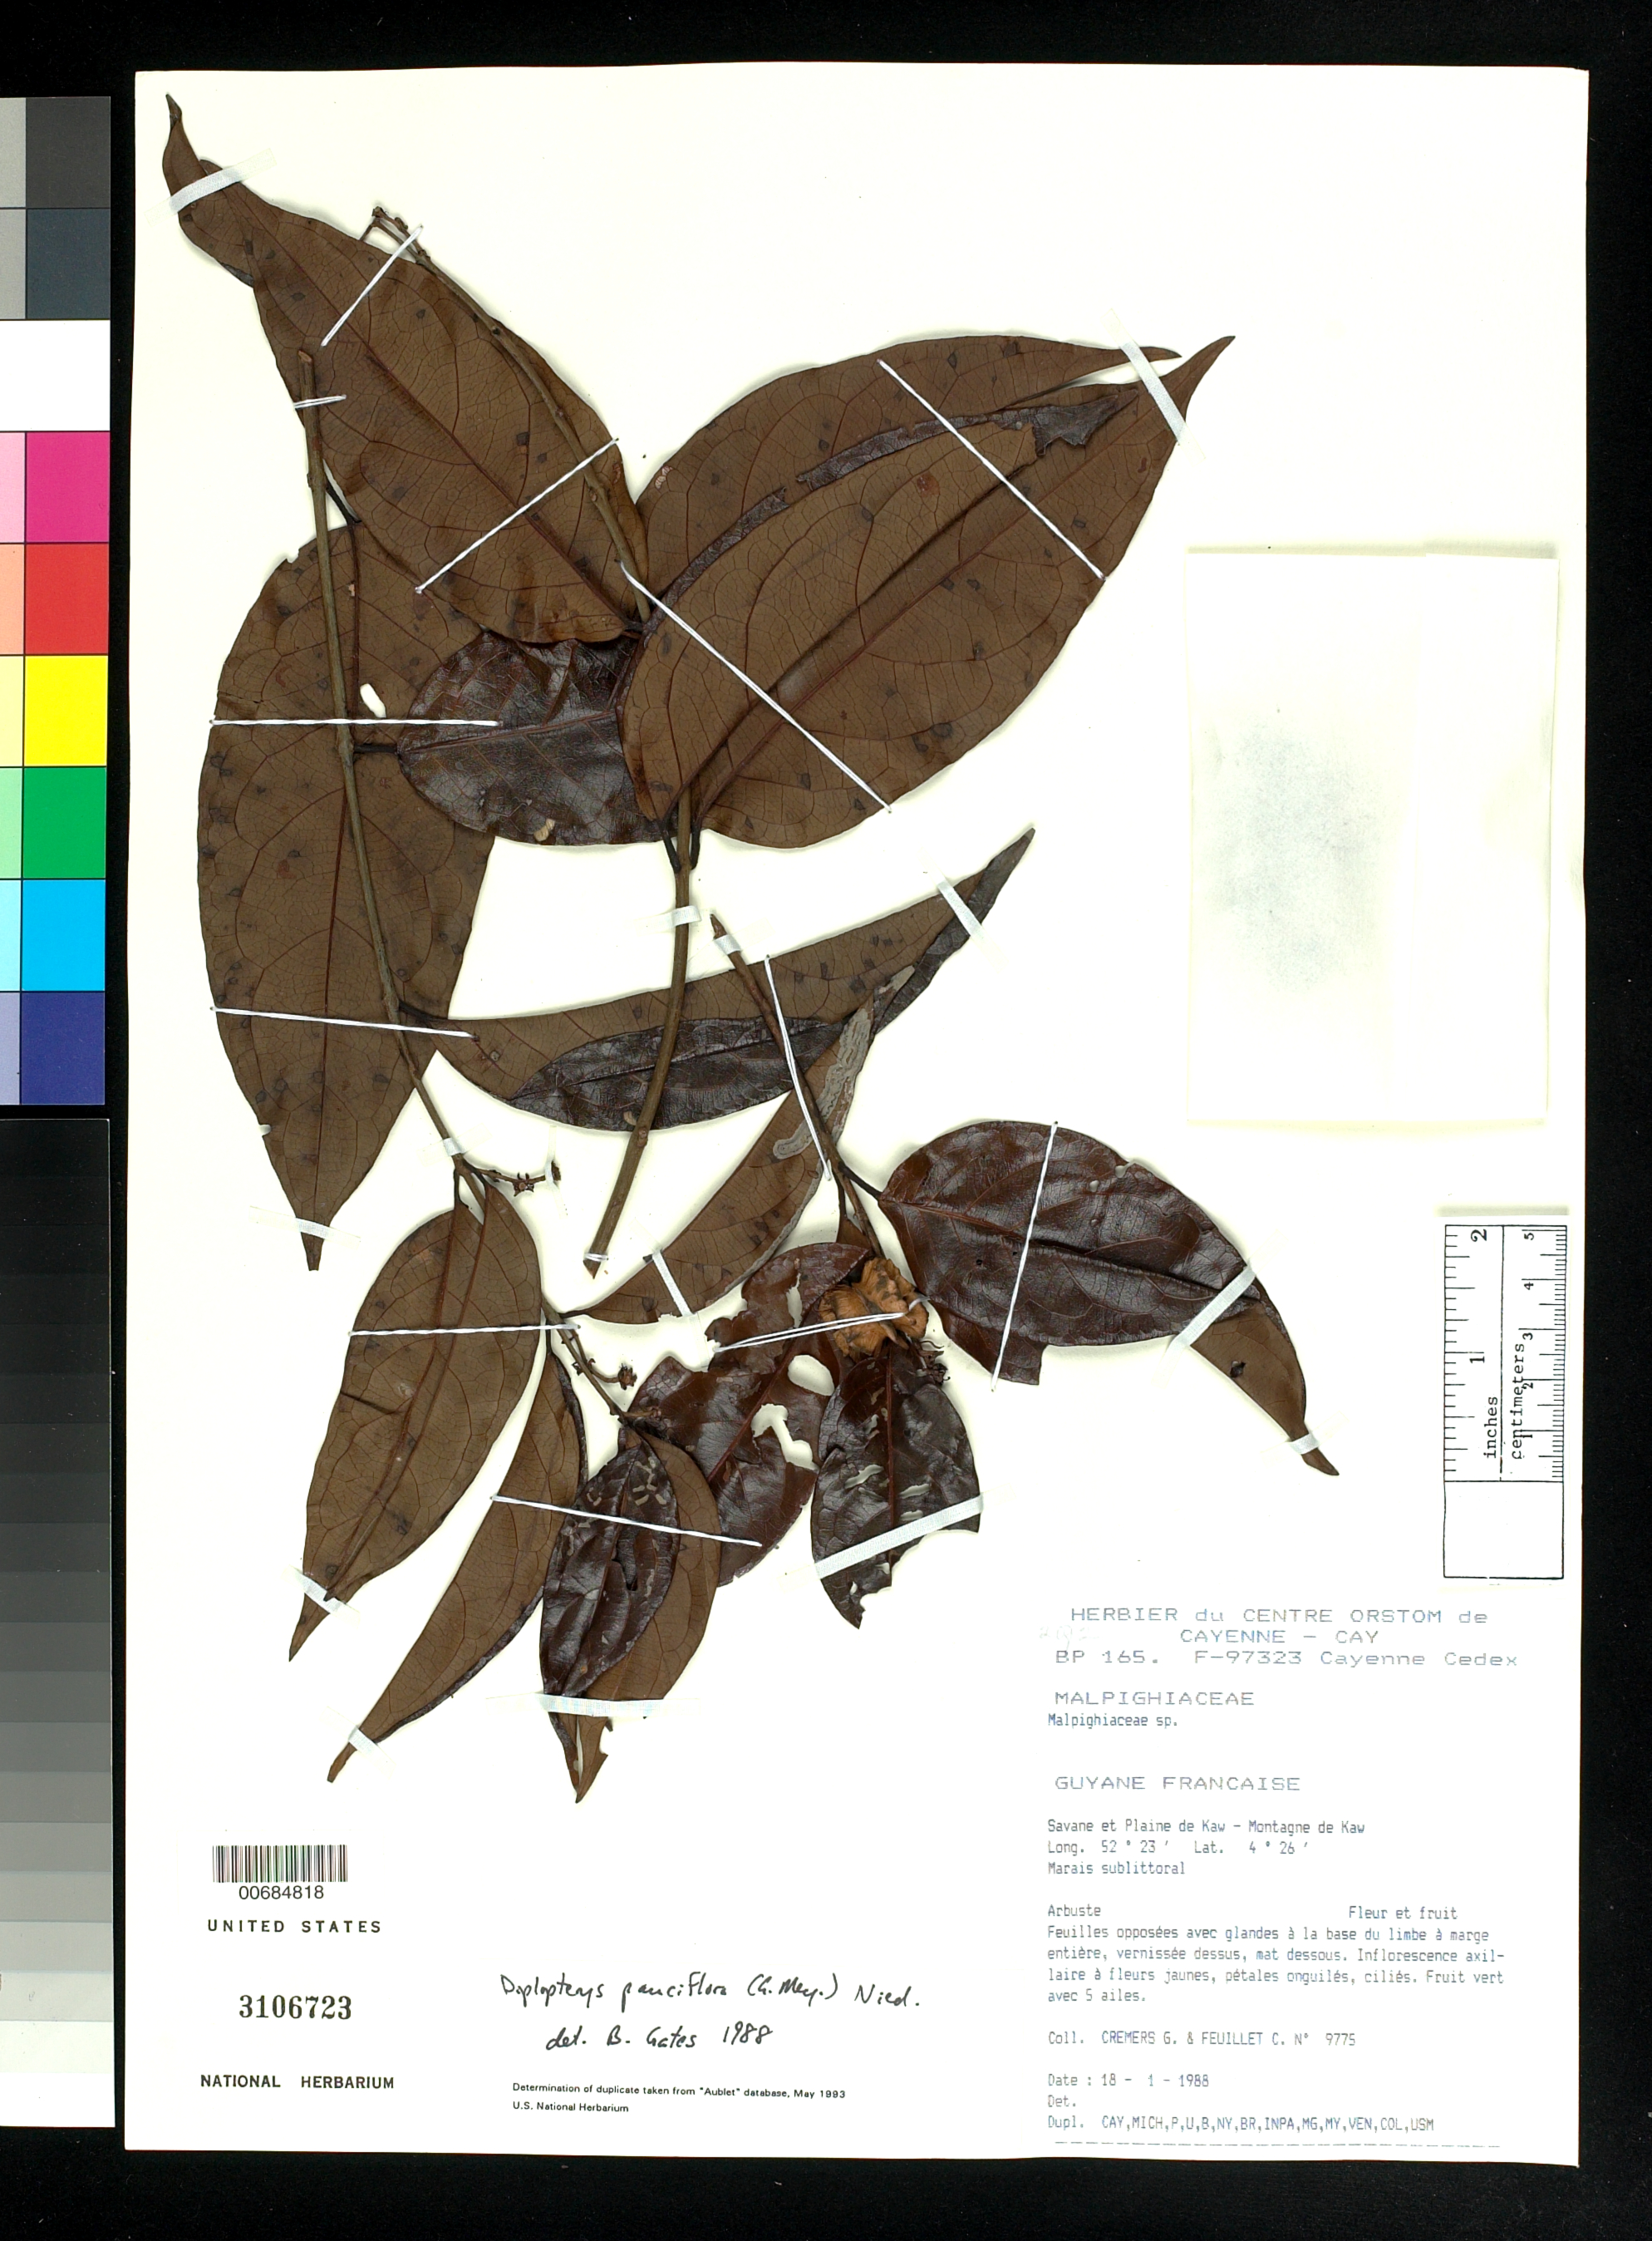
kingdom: Plantae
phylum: Tracheophyta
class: Magnoliopsida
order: Malpighiales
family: Malpighiaceae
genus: Diplopterys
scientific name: Diplopterys pauciflora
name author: (G. Mey.) Nied.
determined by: Gates, B.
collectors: G. Cremers & C. Feuillet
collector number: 9775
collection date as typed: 18-Jan-88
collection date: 1988-01-18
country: French Guiana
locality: Montagne de Kaw, Savane et Plaine de Kaw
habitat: Marais sublittoral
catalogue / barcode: US 3106723